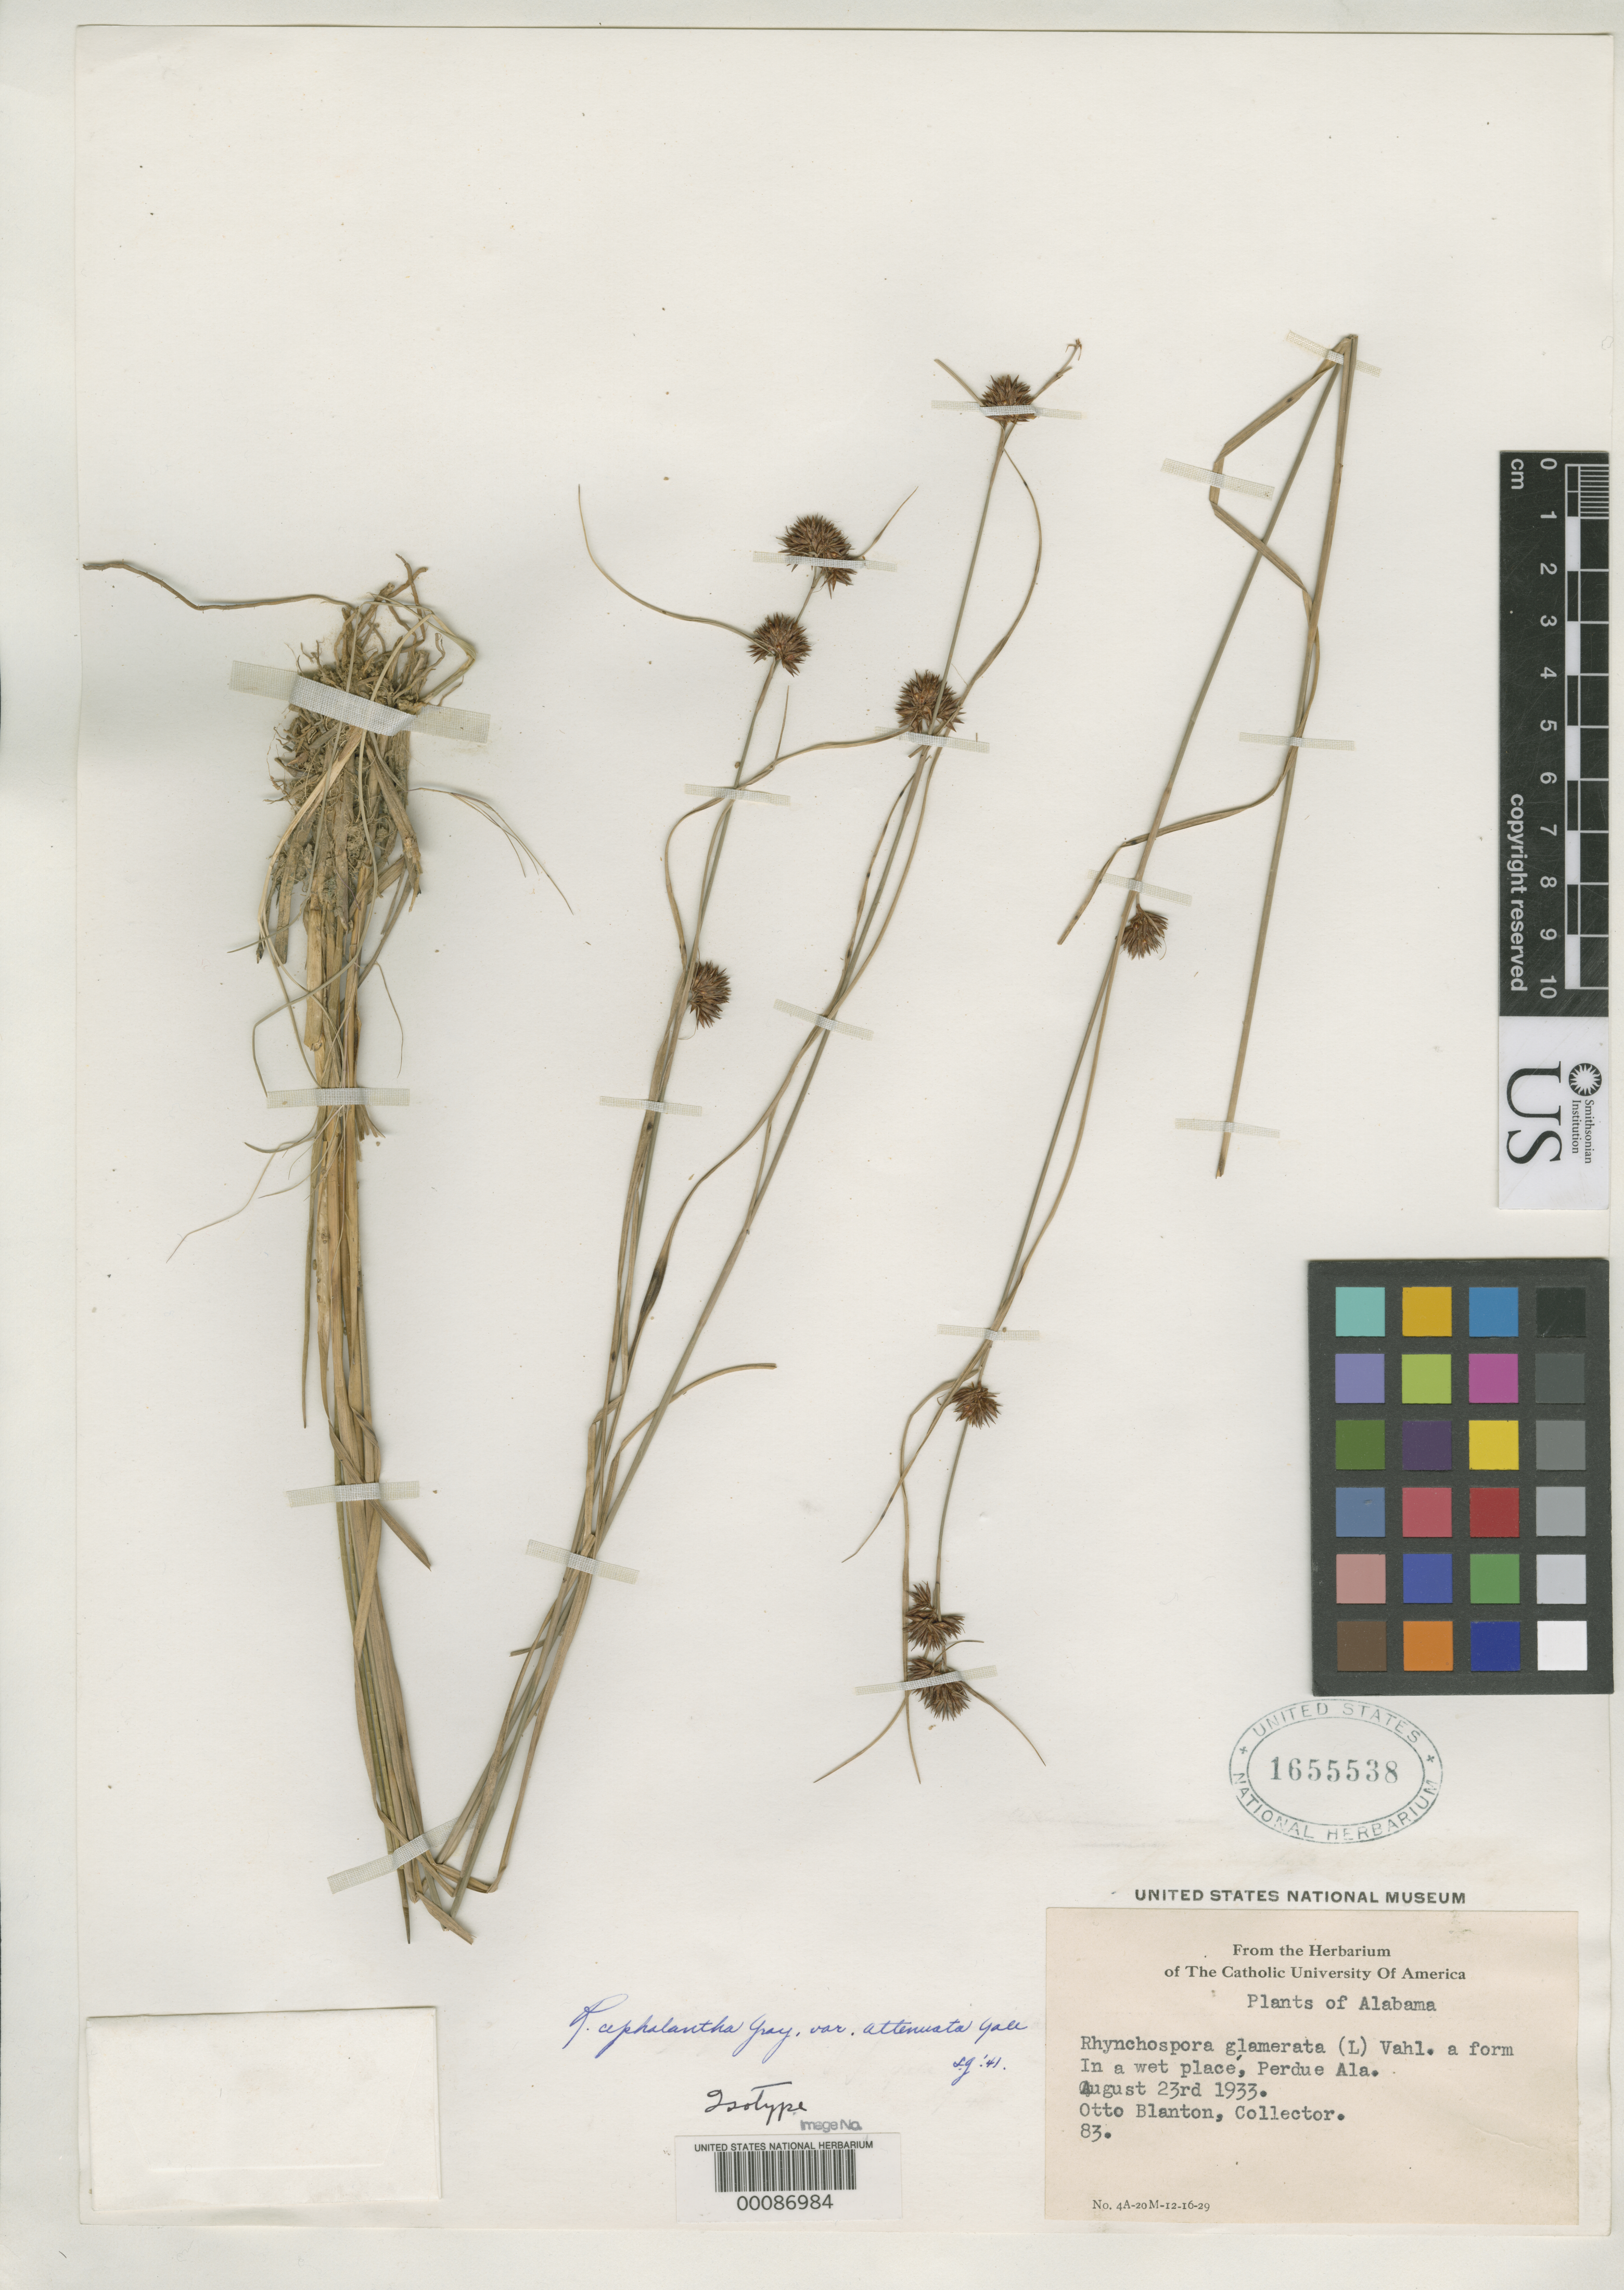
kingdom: Plantae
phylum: Tracheophyta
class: Liliopsida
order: Poales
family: Cyperaceae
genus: Rhynchospora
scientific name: Rhynchospora cephalantha var. attenuata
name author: Gale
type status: Isotype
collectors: O. Blanton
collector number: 83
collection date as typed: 23 Aug 1933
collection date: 1933-08-23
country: United States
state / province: Alabama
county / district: Coffee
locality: Perdue.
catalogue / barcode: US 1655538